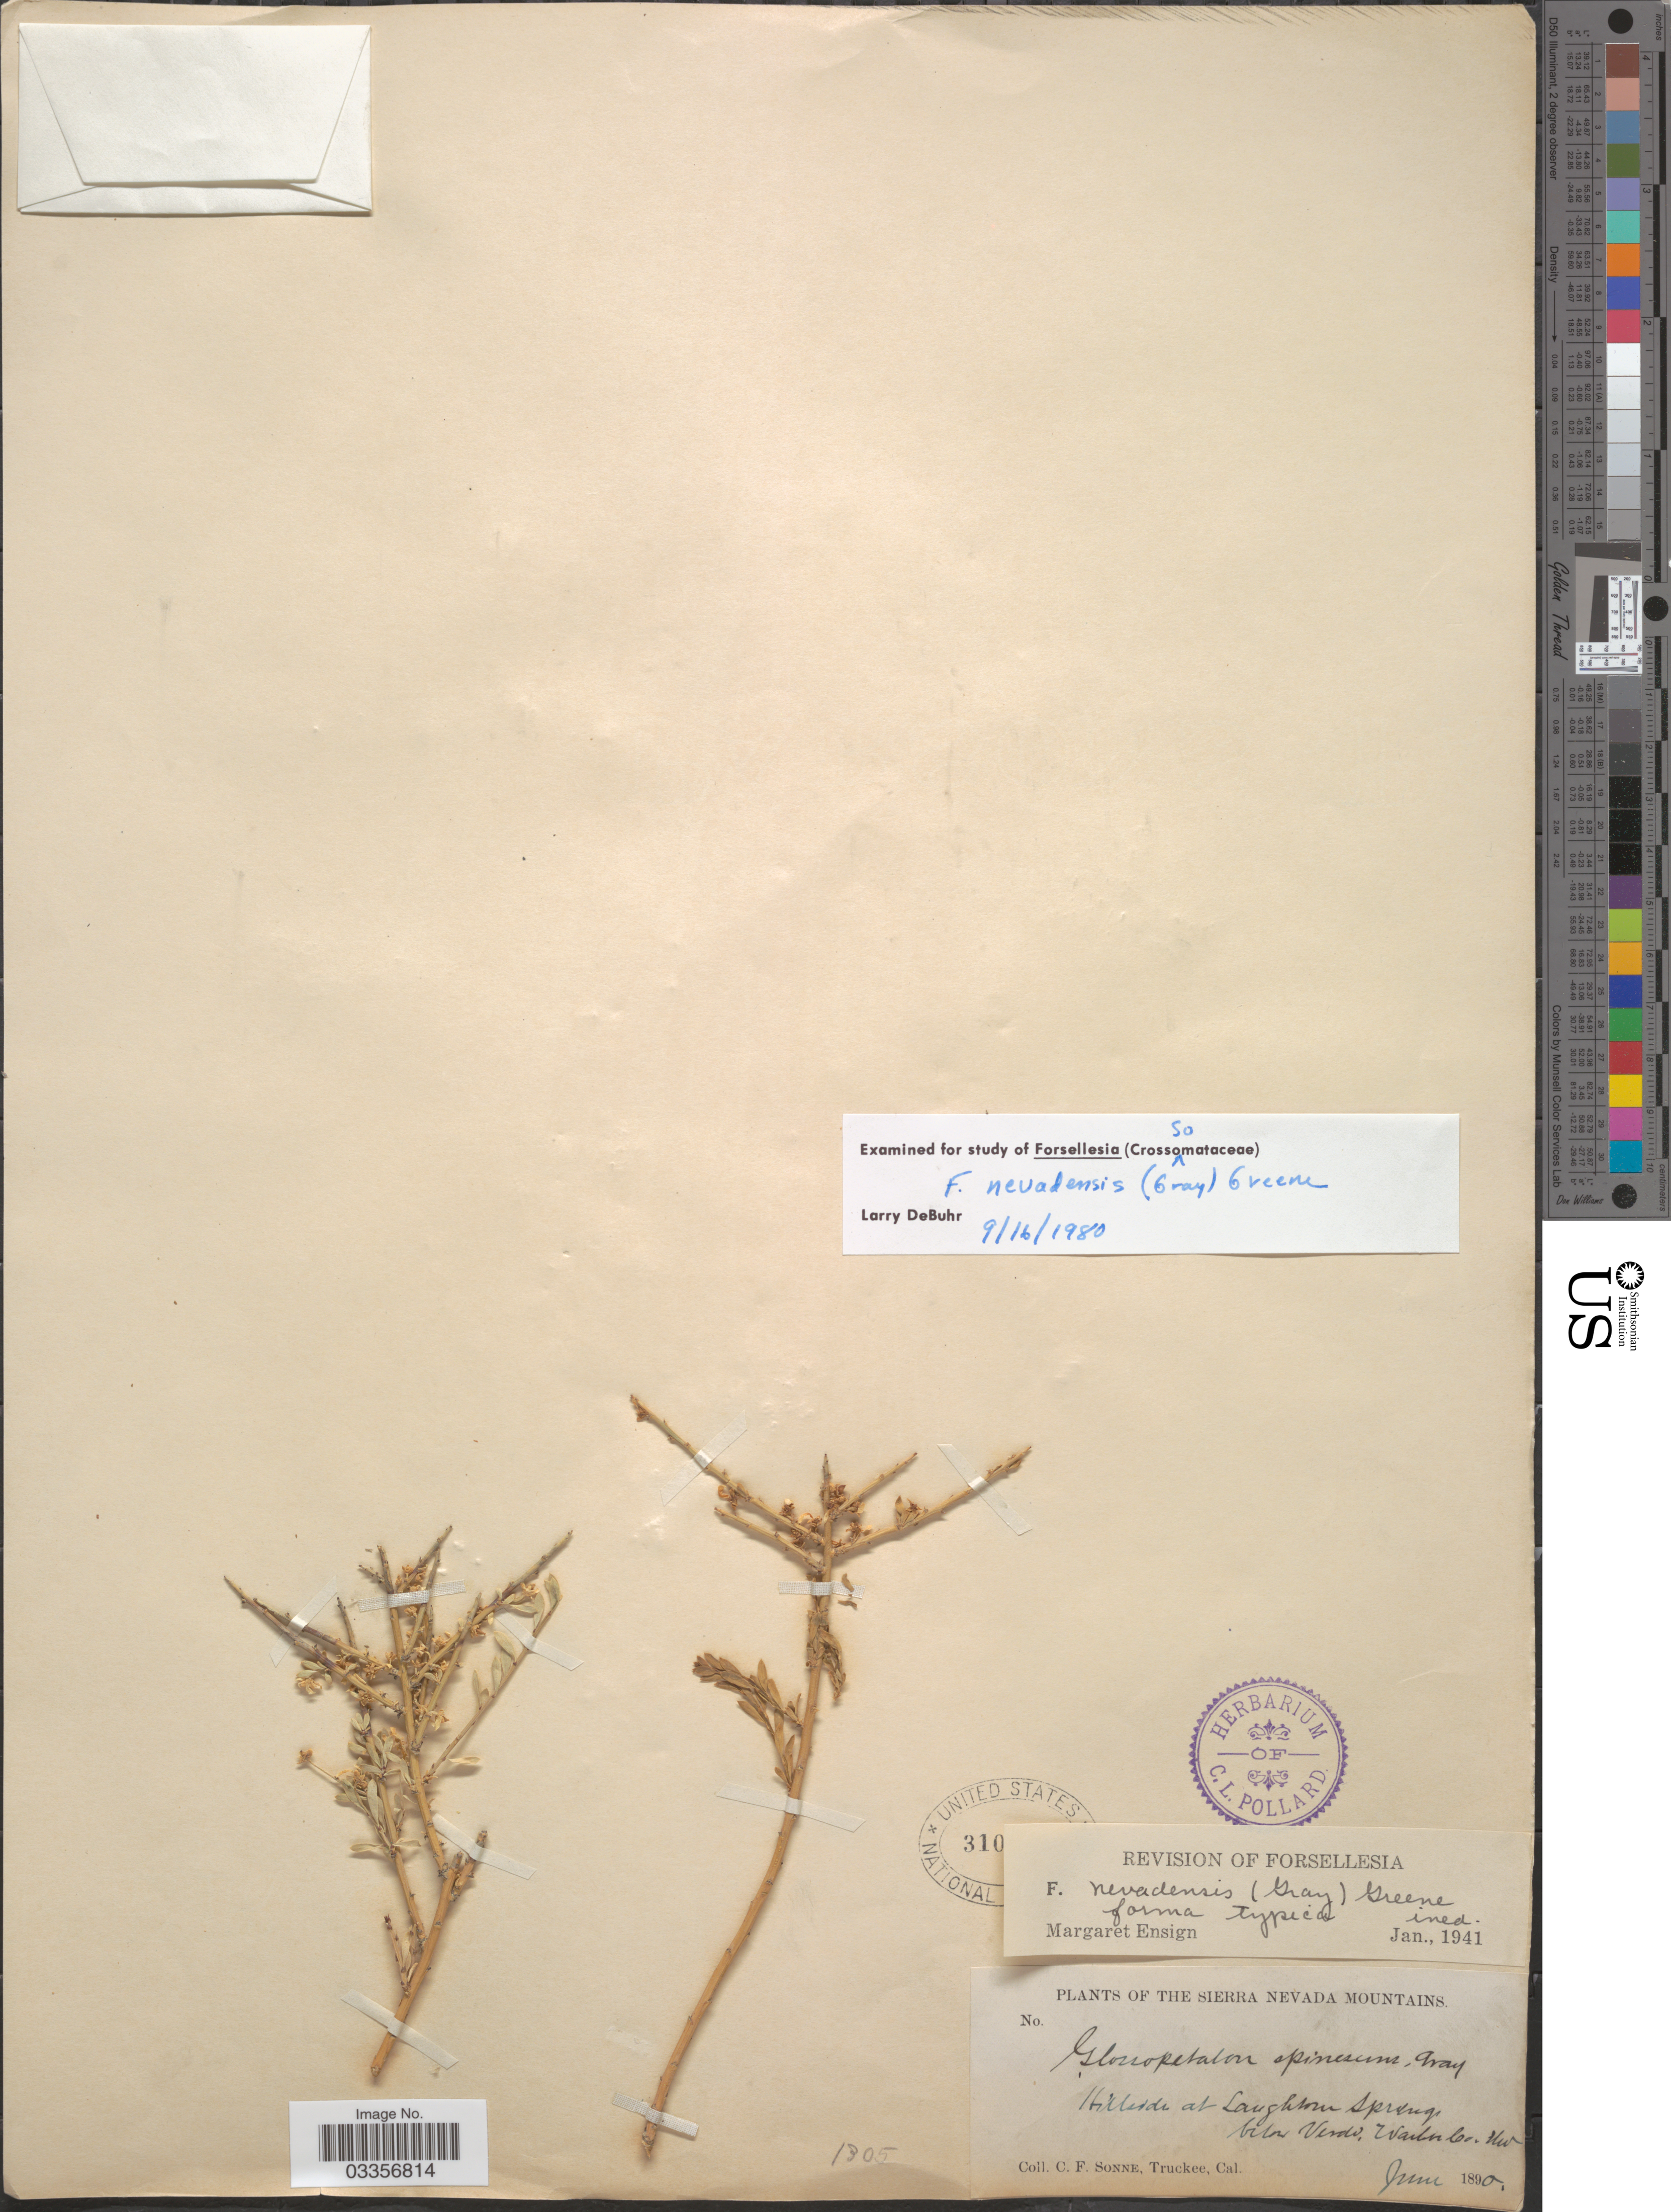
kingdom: Plantae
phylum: Tracheophyta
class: Magnoliopsida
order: Crossosomatales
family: Crossosomataceae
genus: Glossopetalon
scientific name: Glossopetalon spinescens var. aridum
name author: M.E. Jones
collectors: C. Sonne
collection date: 1890-06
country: United States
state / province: Nevada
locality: Hillside at Laughton Spring below Verdi, Washoe Co.